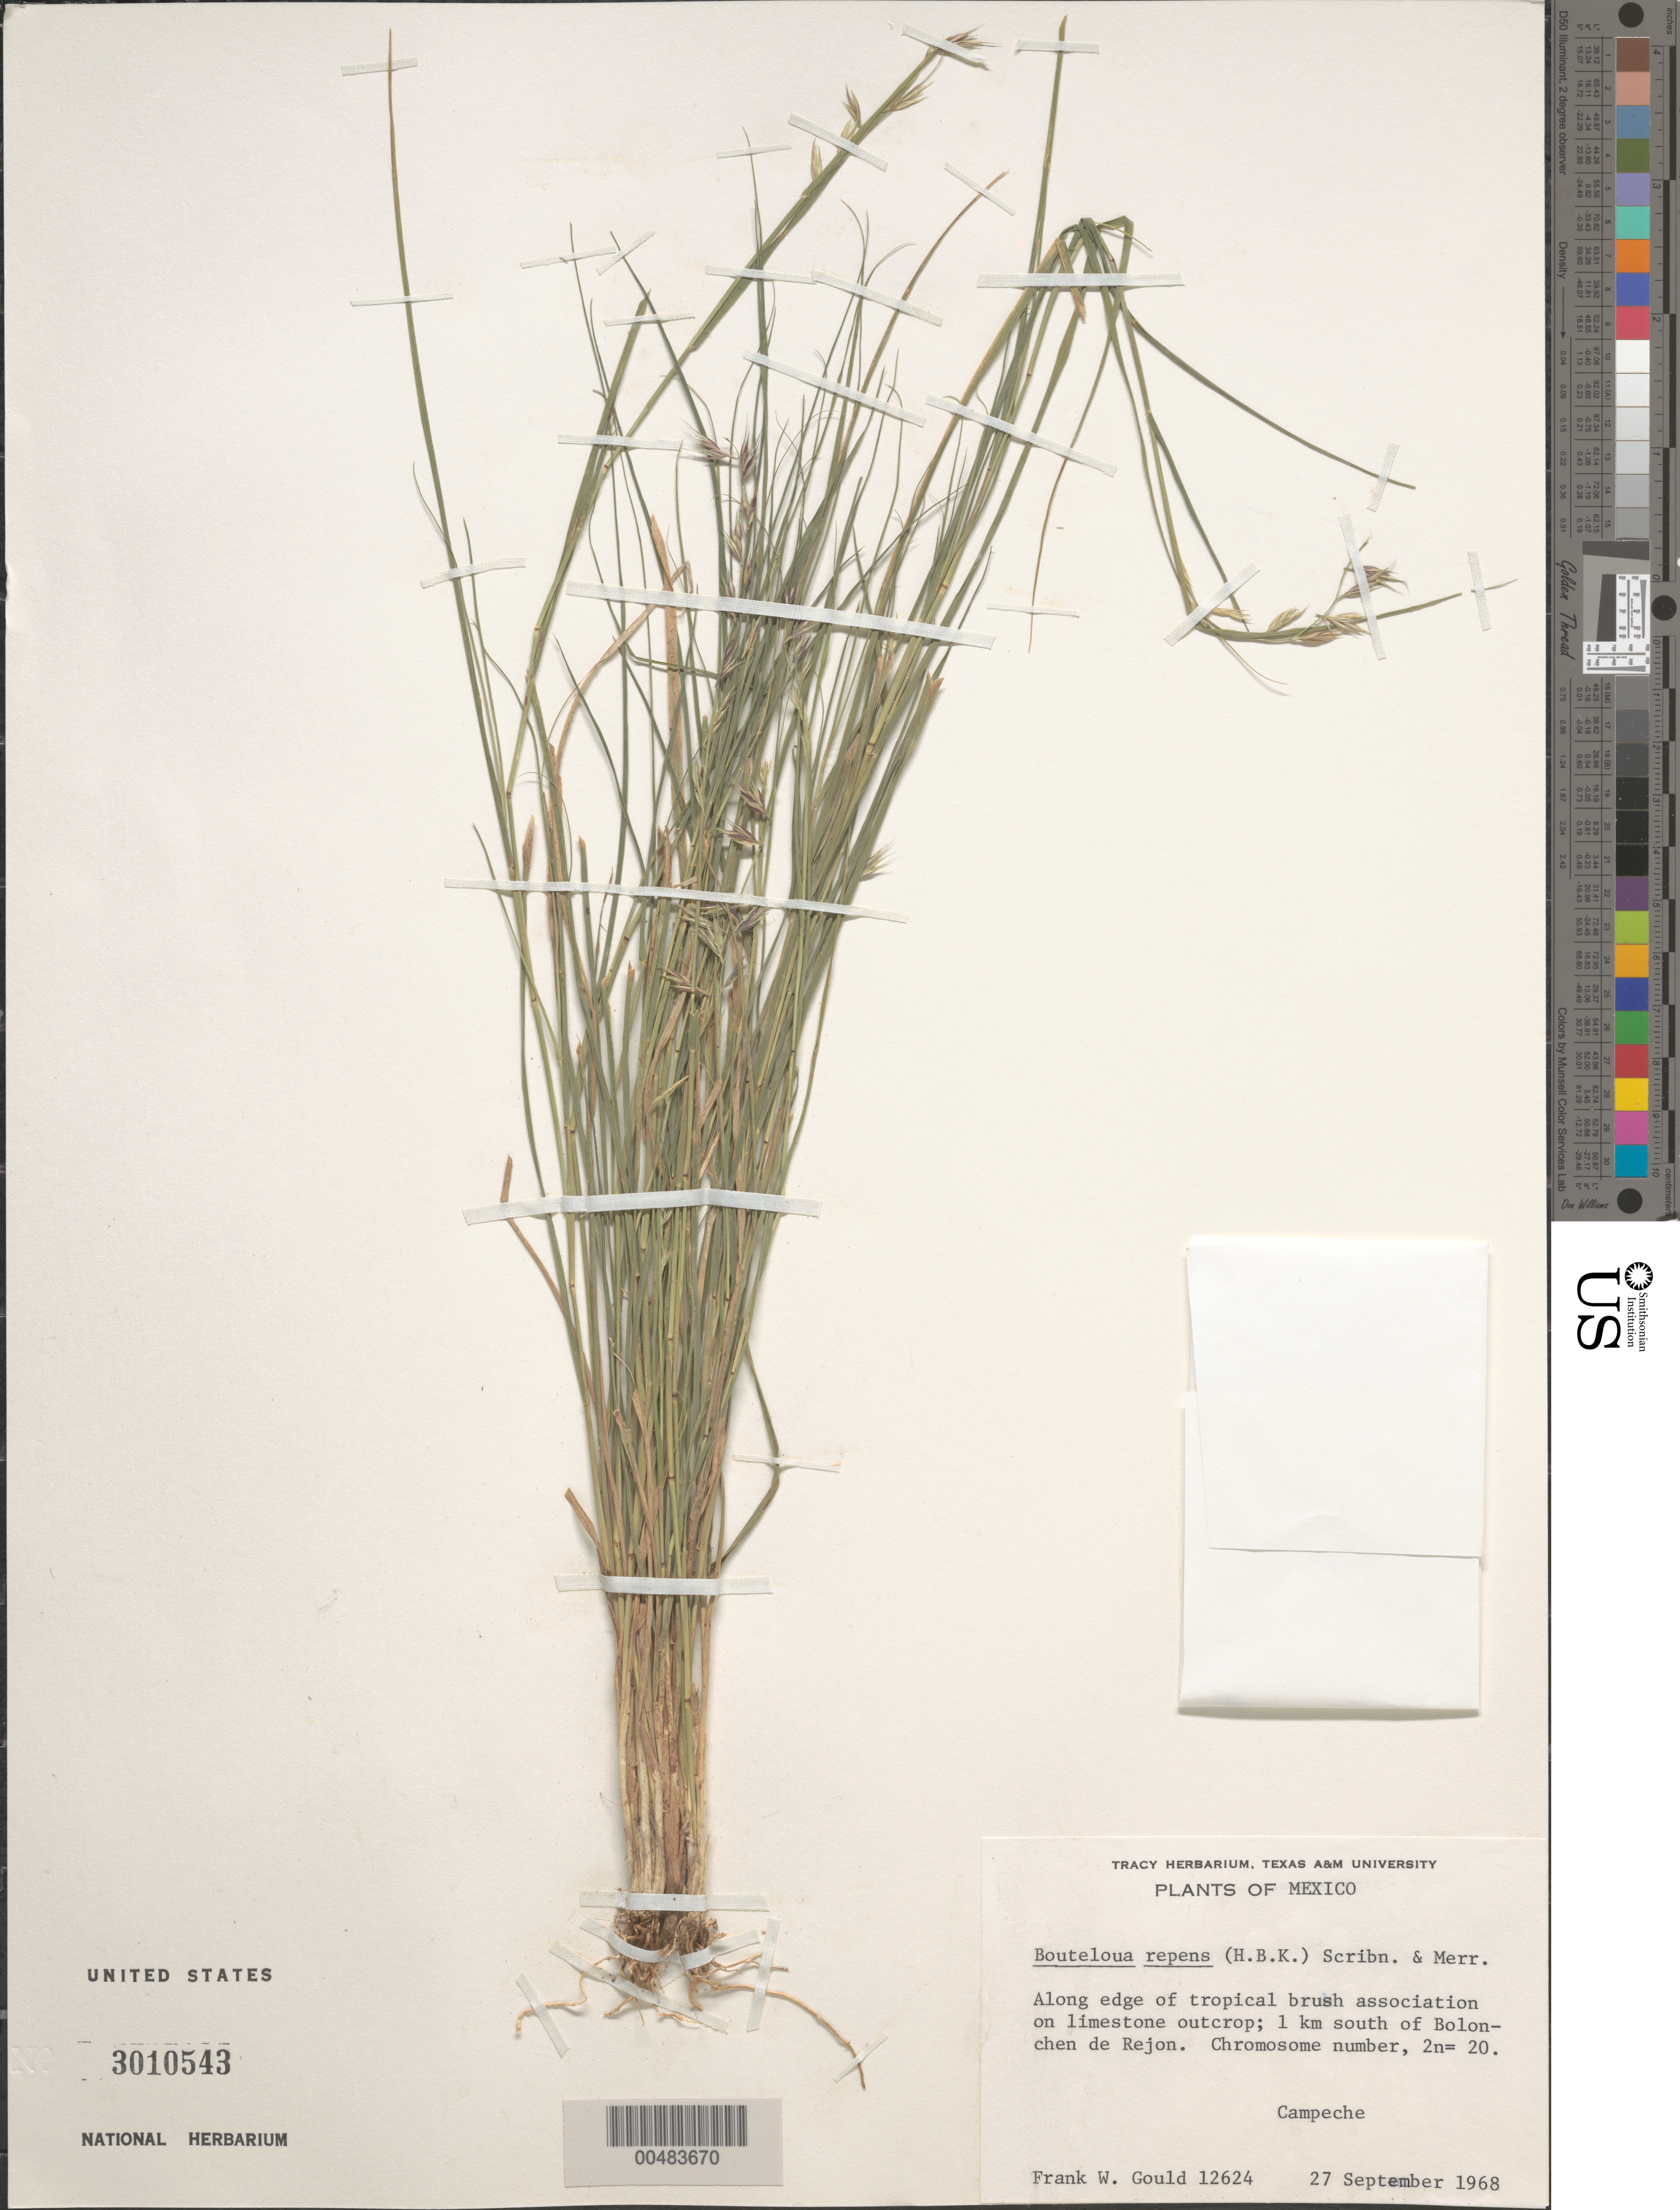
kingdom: Plantae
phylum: Tracheophyta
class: Liliopsida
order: Poales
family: Poaceae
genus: Bouteloua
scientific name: Bouteloua repens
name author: (Kunth) Scribn. & Merr.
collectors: F. W. Gould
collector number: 12624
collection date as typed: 27 Sep 1968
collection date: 1968-09-27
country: Mexico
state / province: Chiapas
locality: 1 km S of Bolonchen de Rejon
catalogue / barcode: US 3010543